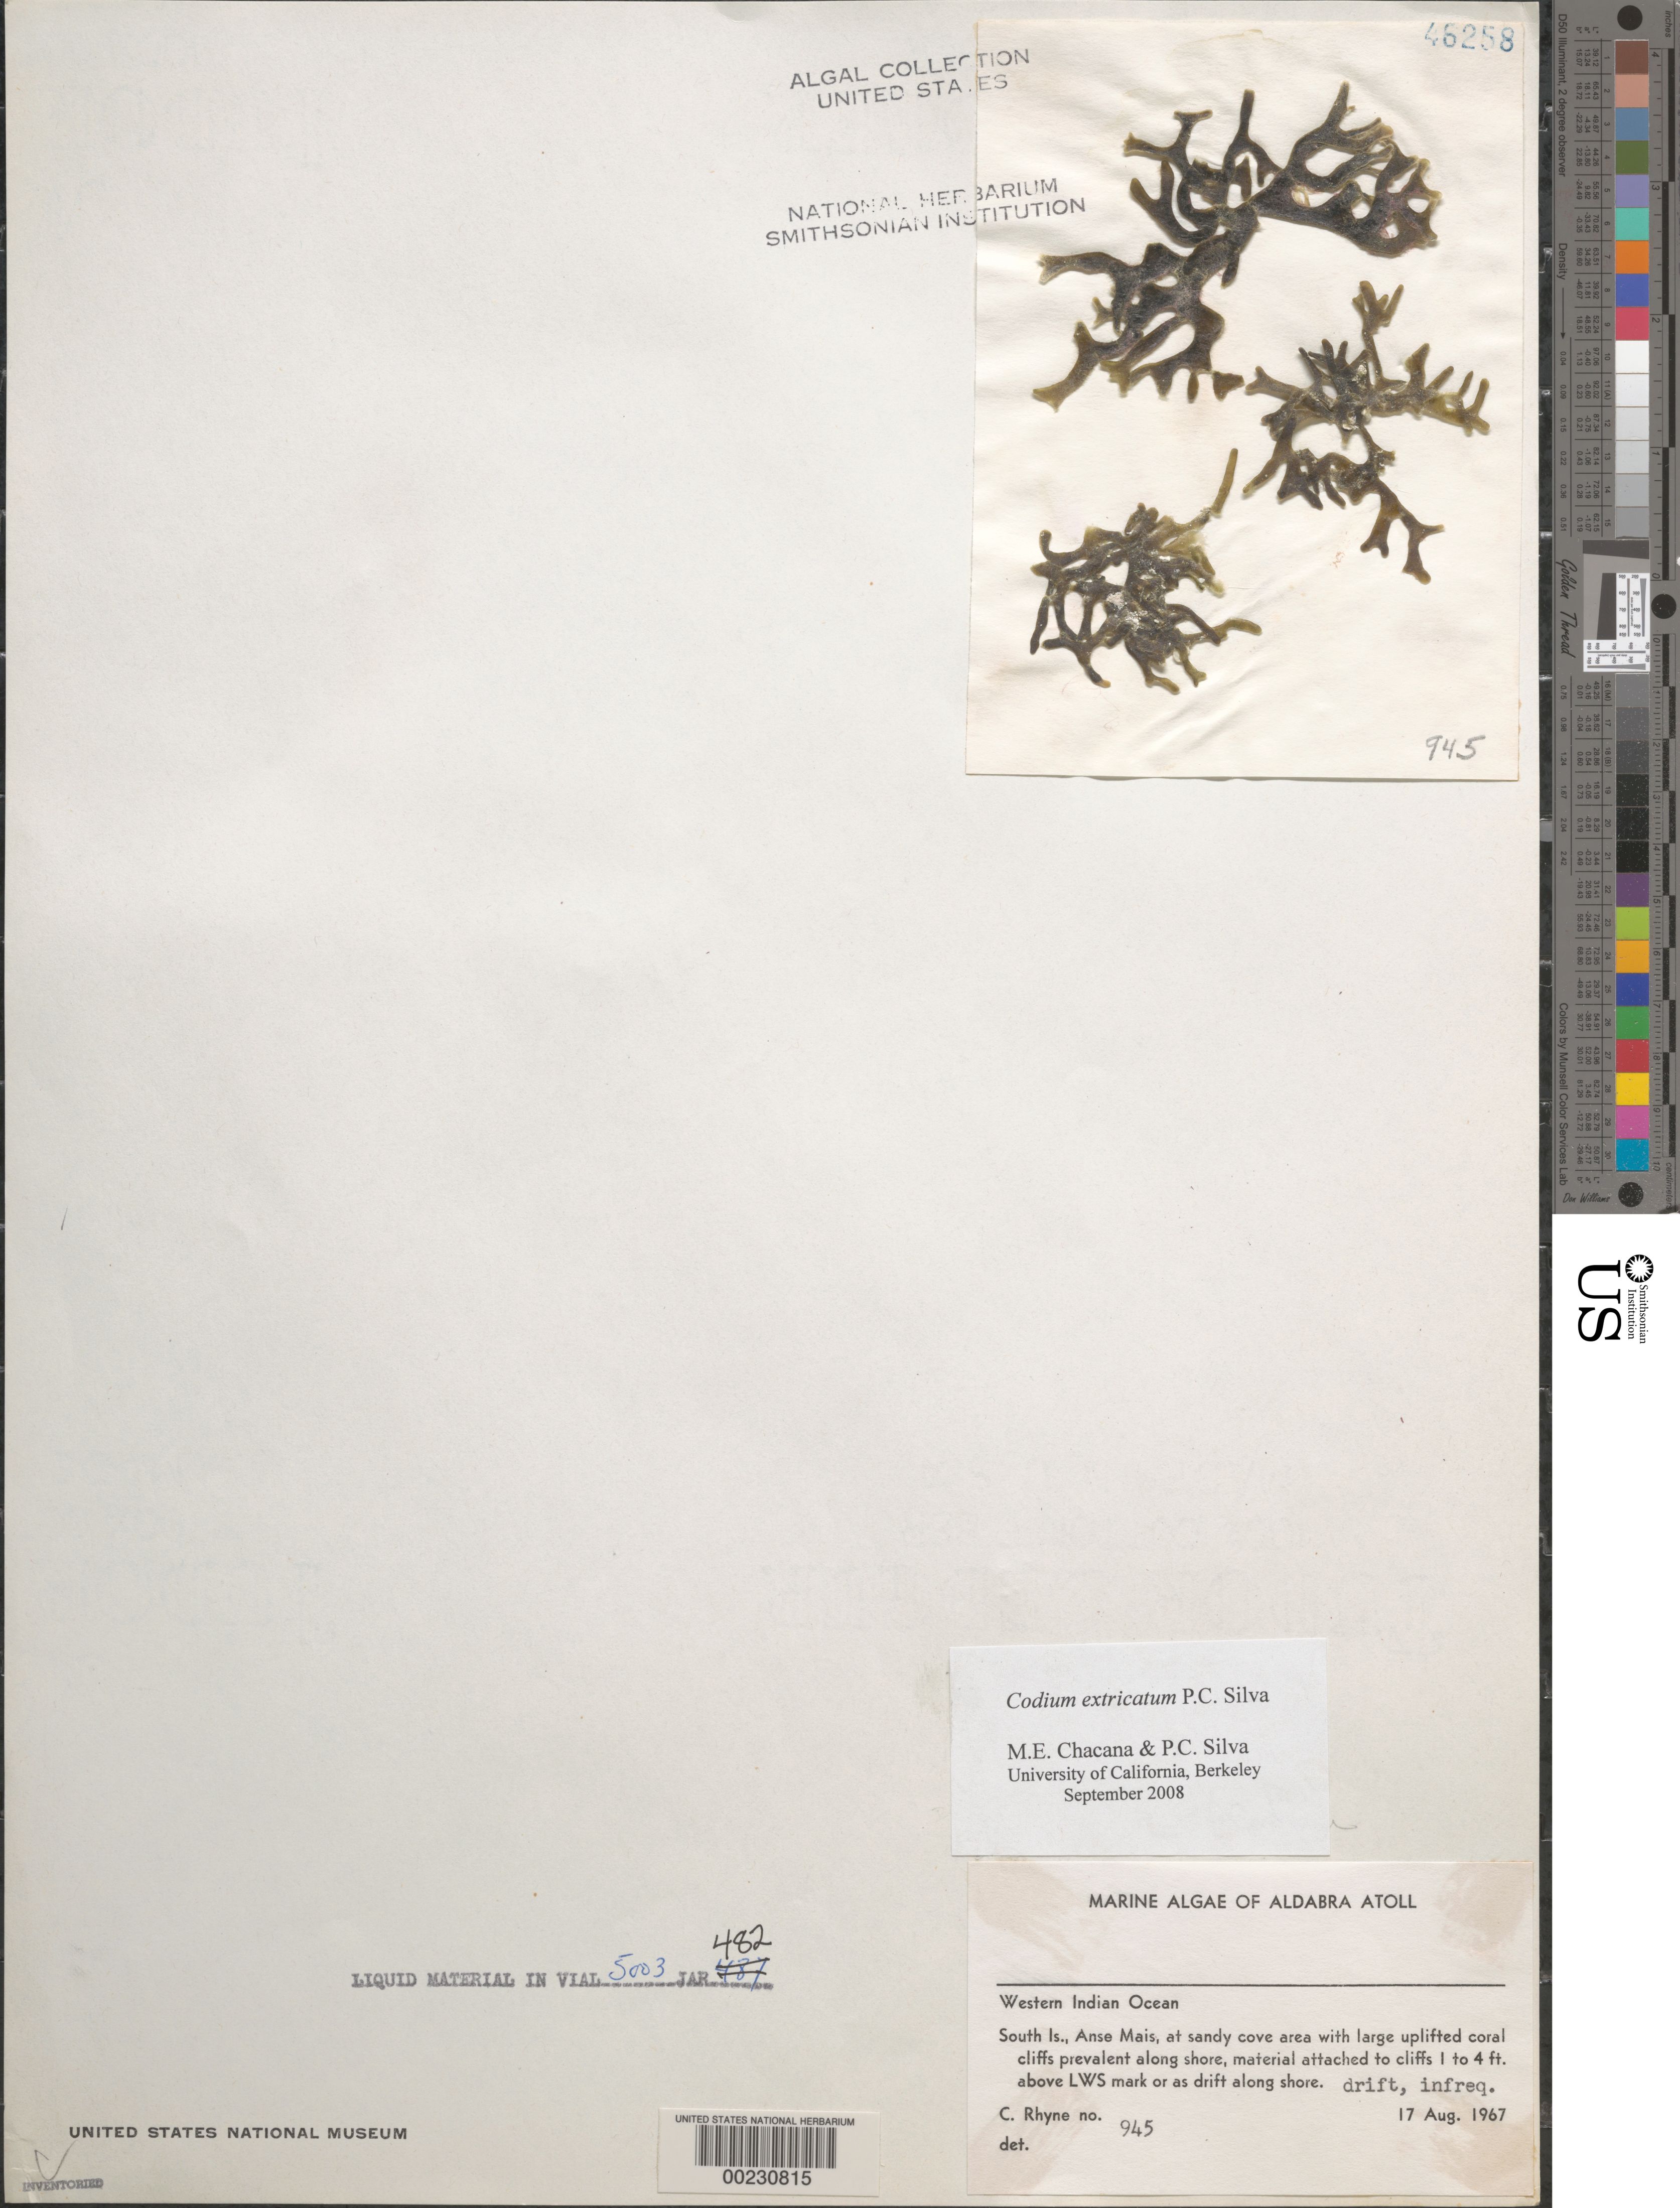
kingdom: Plantae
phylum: Chlorophyta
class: Ulvophyceae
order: Bryopsidales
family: Codiaceae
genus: Codium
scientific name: Codium extricatum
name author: P.C. Silva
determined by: Chacana, M. E.; Silva, P. C.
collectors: C. Rhyne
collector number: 945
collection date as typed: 17 Aug 1967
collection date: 1967-08-17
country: Seychelles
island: Aldabra Atoll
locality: South Islet, Anse Mais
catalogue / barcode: US 46258